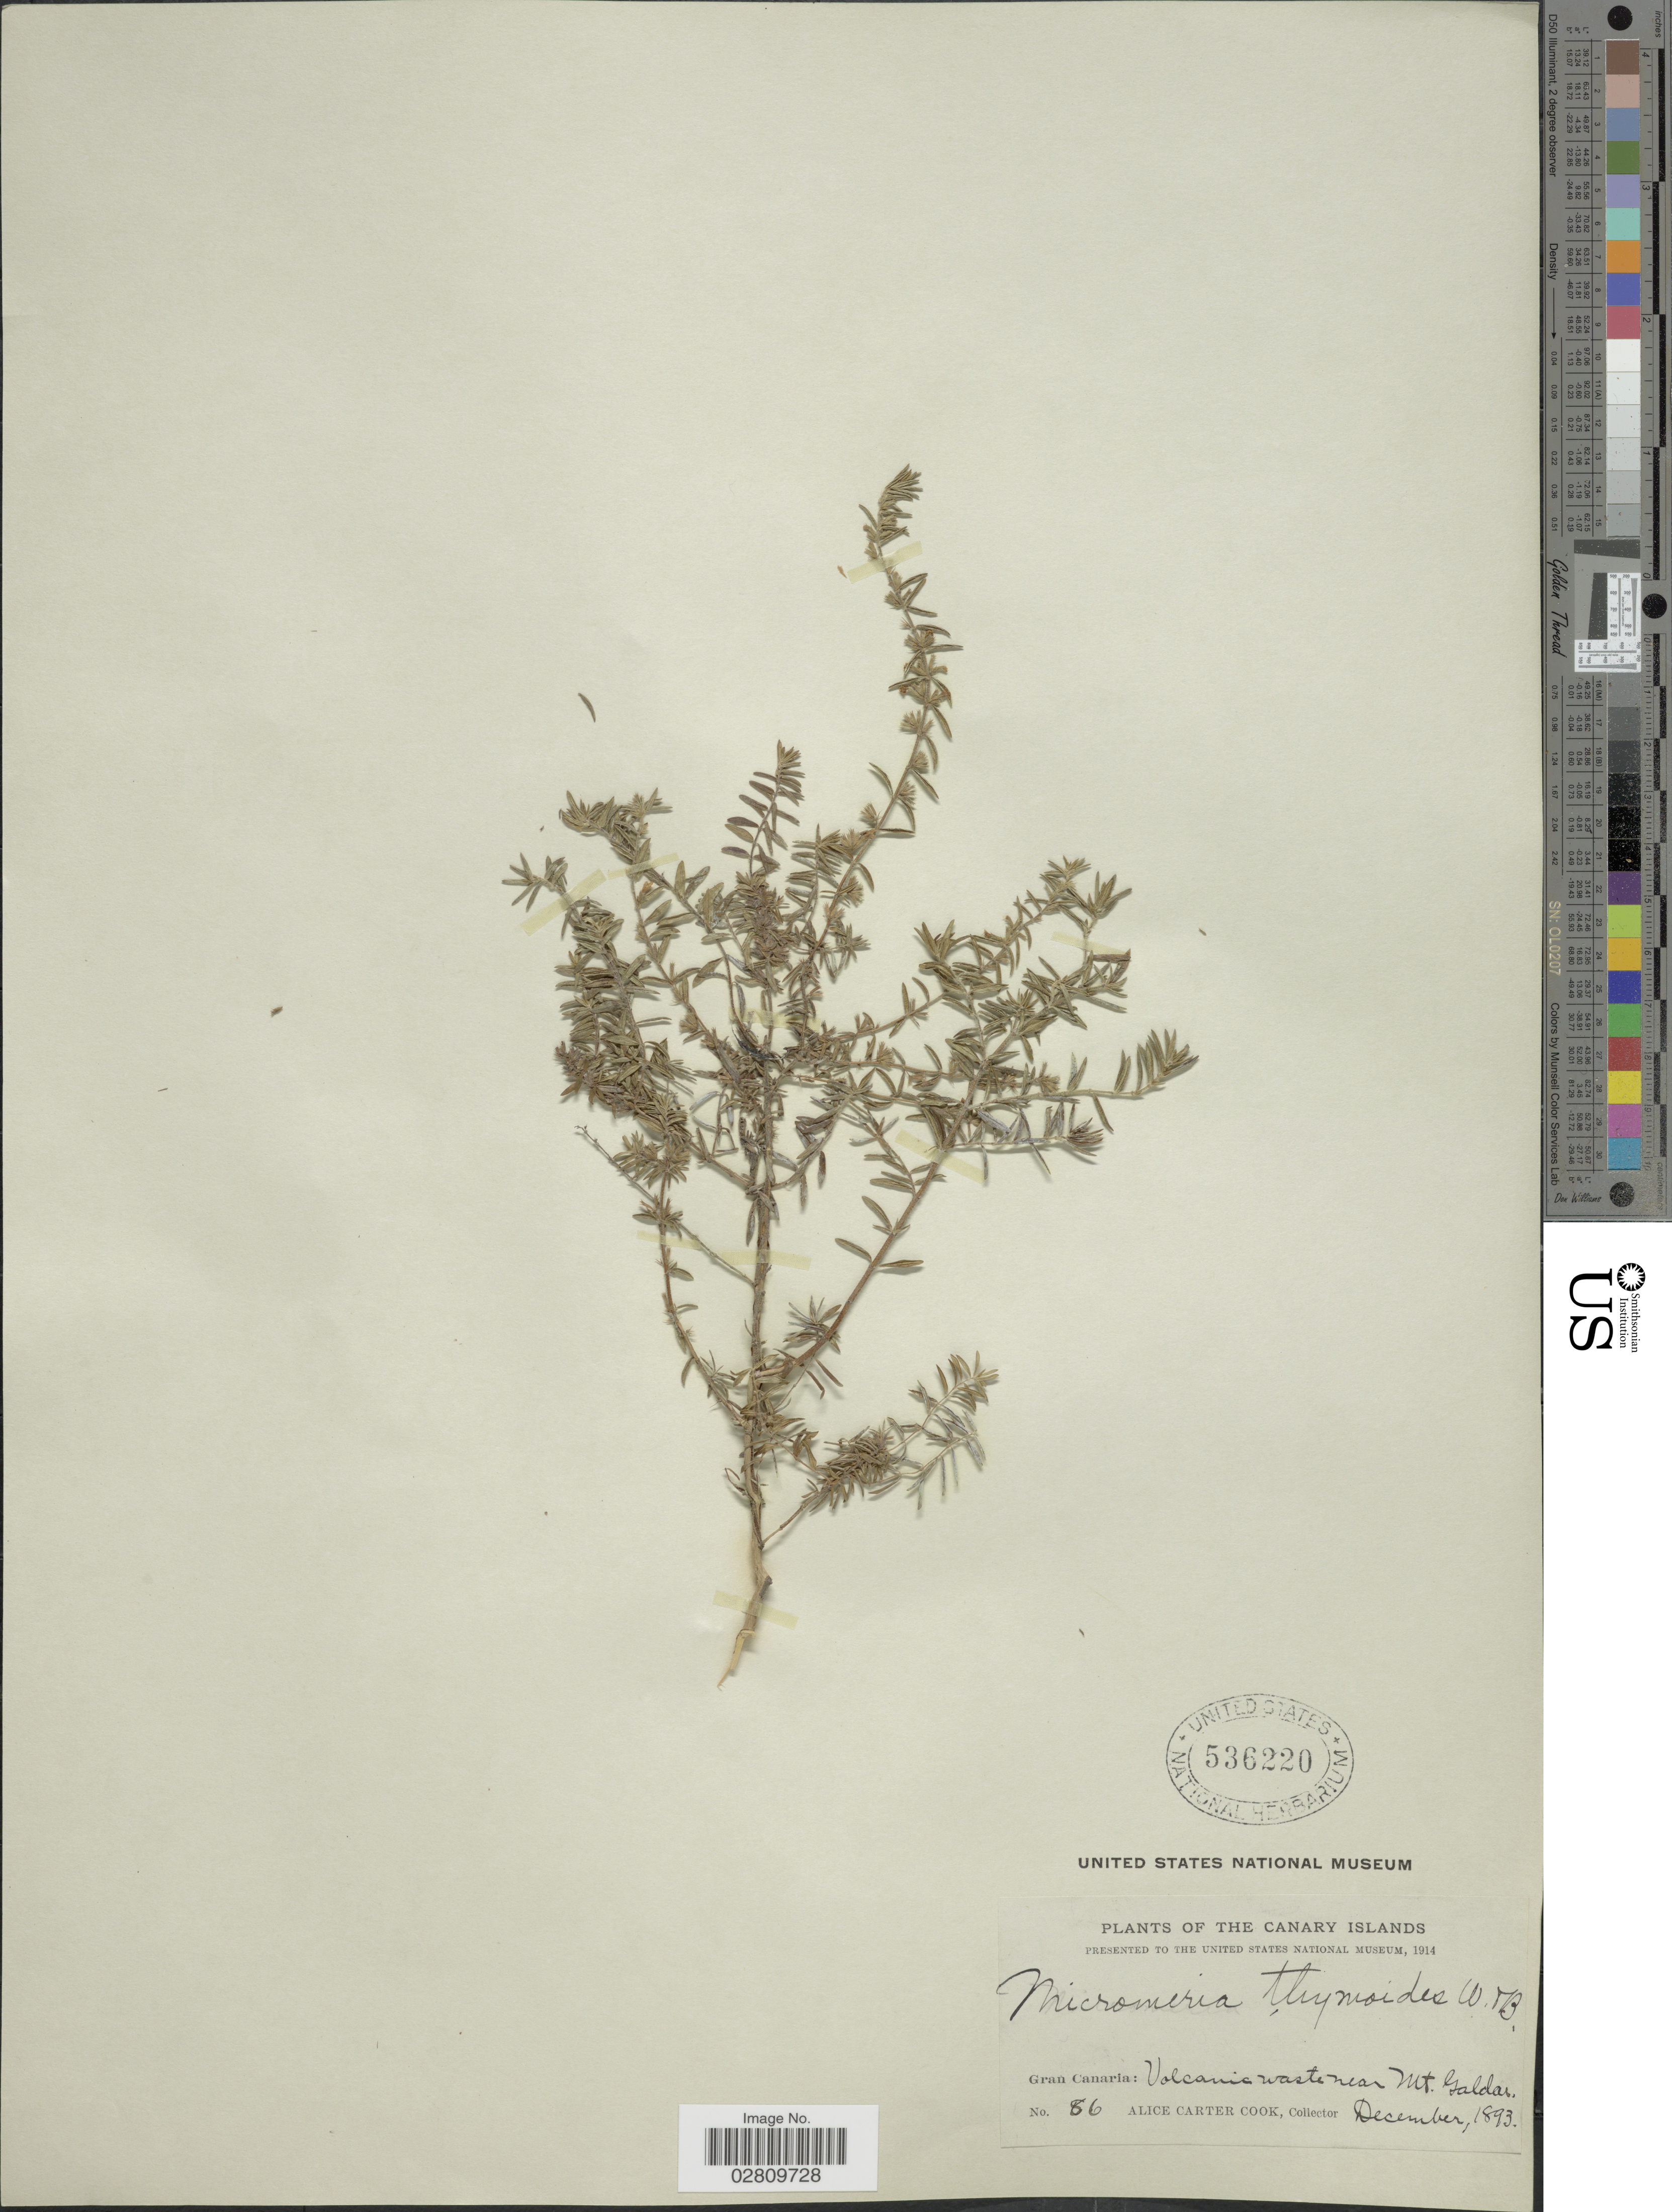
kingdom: Plantae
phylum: Tracheophyta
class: Magnoliopsida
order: Lamiales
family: Lamiaceae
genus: Micromeria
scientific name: Micromeria thymoides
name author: (Sol. ex Lowe) D.A. Webb & Berthel.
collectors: Alice C. Cook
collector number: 86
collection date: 1893-12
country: Spain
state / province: Canarias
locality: Canary Islands. Gran Canaria: Volcania waste near Mt. Galdar.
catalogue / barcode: US 536220